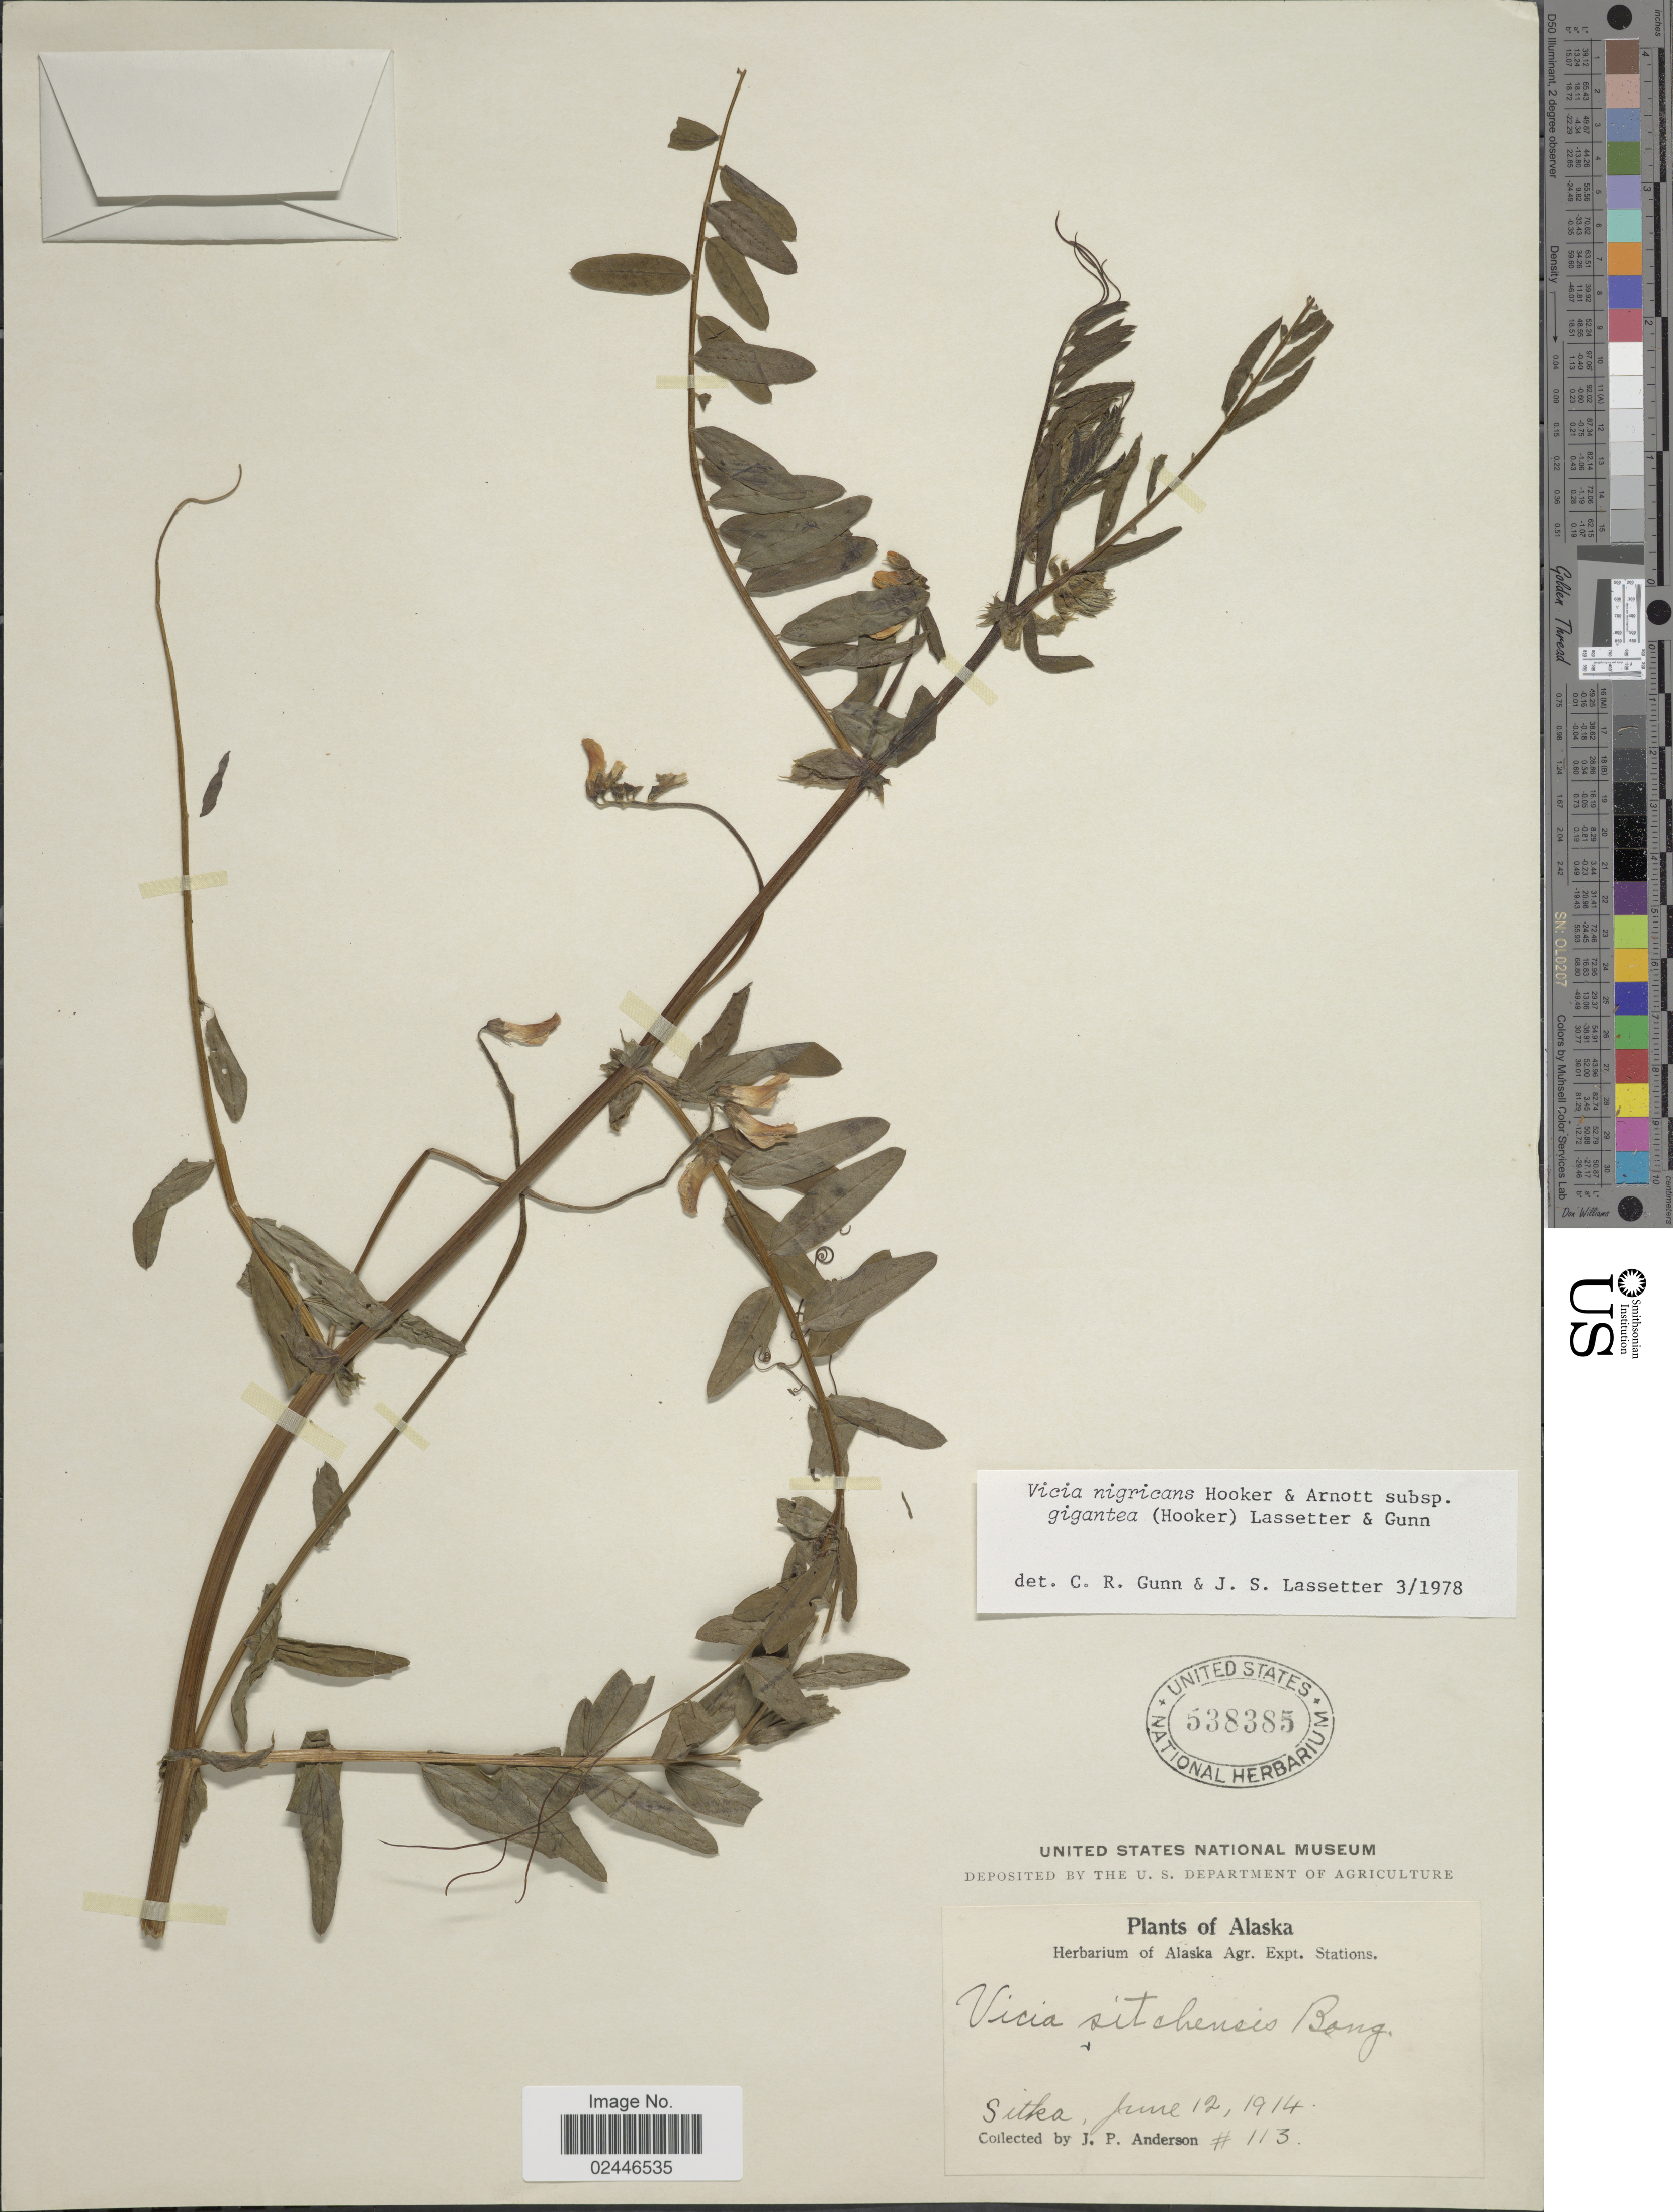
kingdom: Plantae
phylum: Tracheophyta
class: Magnoliopsida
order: Fabales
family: Fabaceae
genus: Vicia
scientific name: Vicia nigricans subsp. gigantea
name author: Hook. & Arn.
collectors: J. P. Anderson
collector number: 113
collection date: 1914-06-12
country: United States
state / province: Alaska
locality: Sitka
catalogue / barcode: US 538385